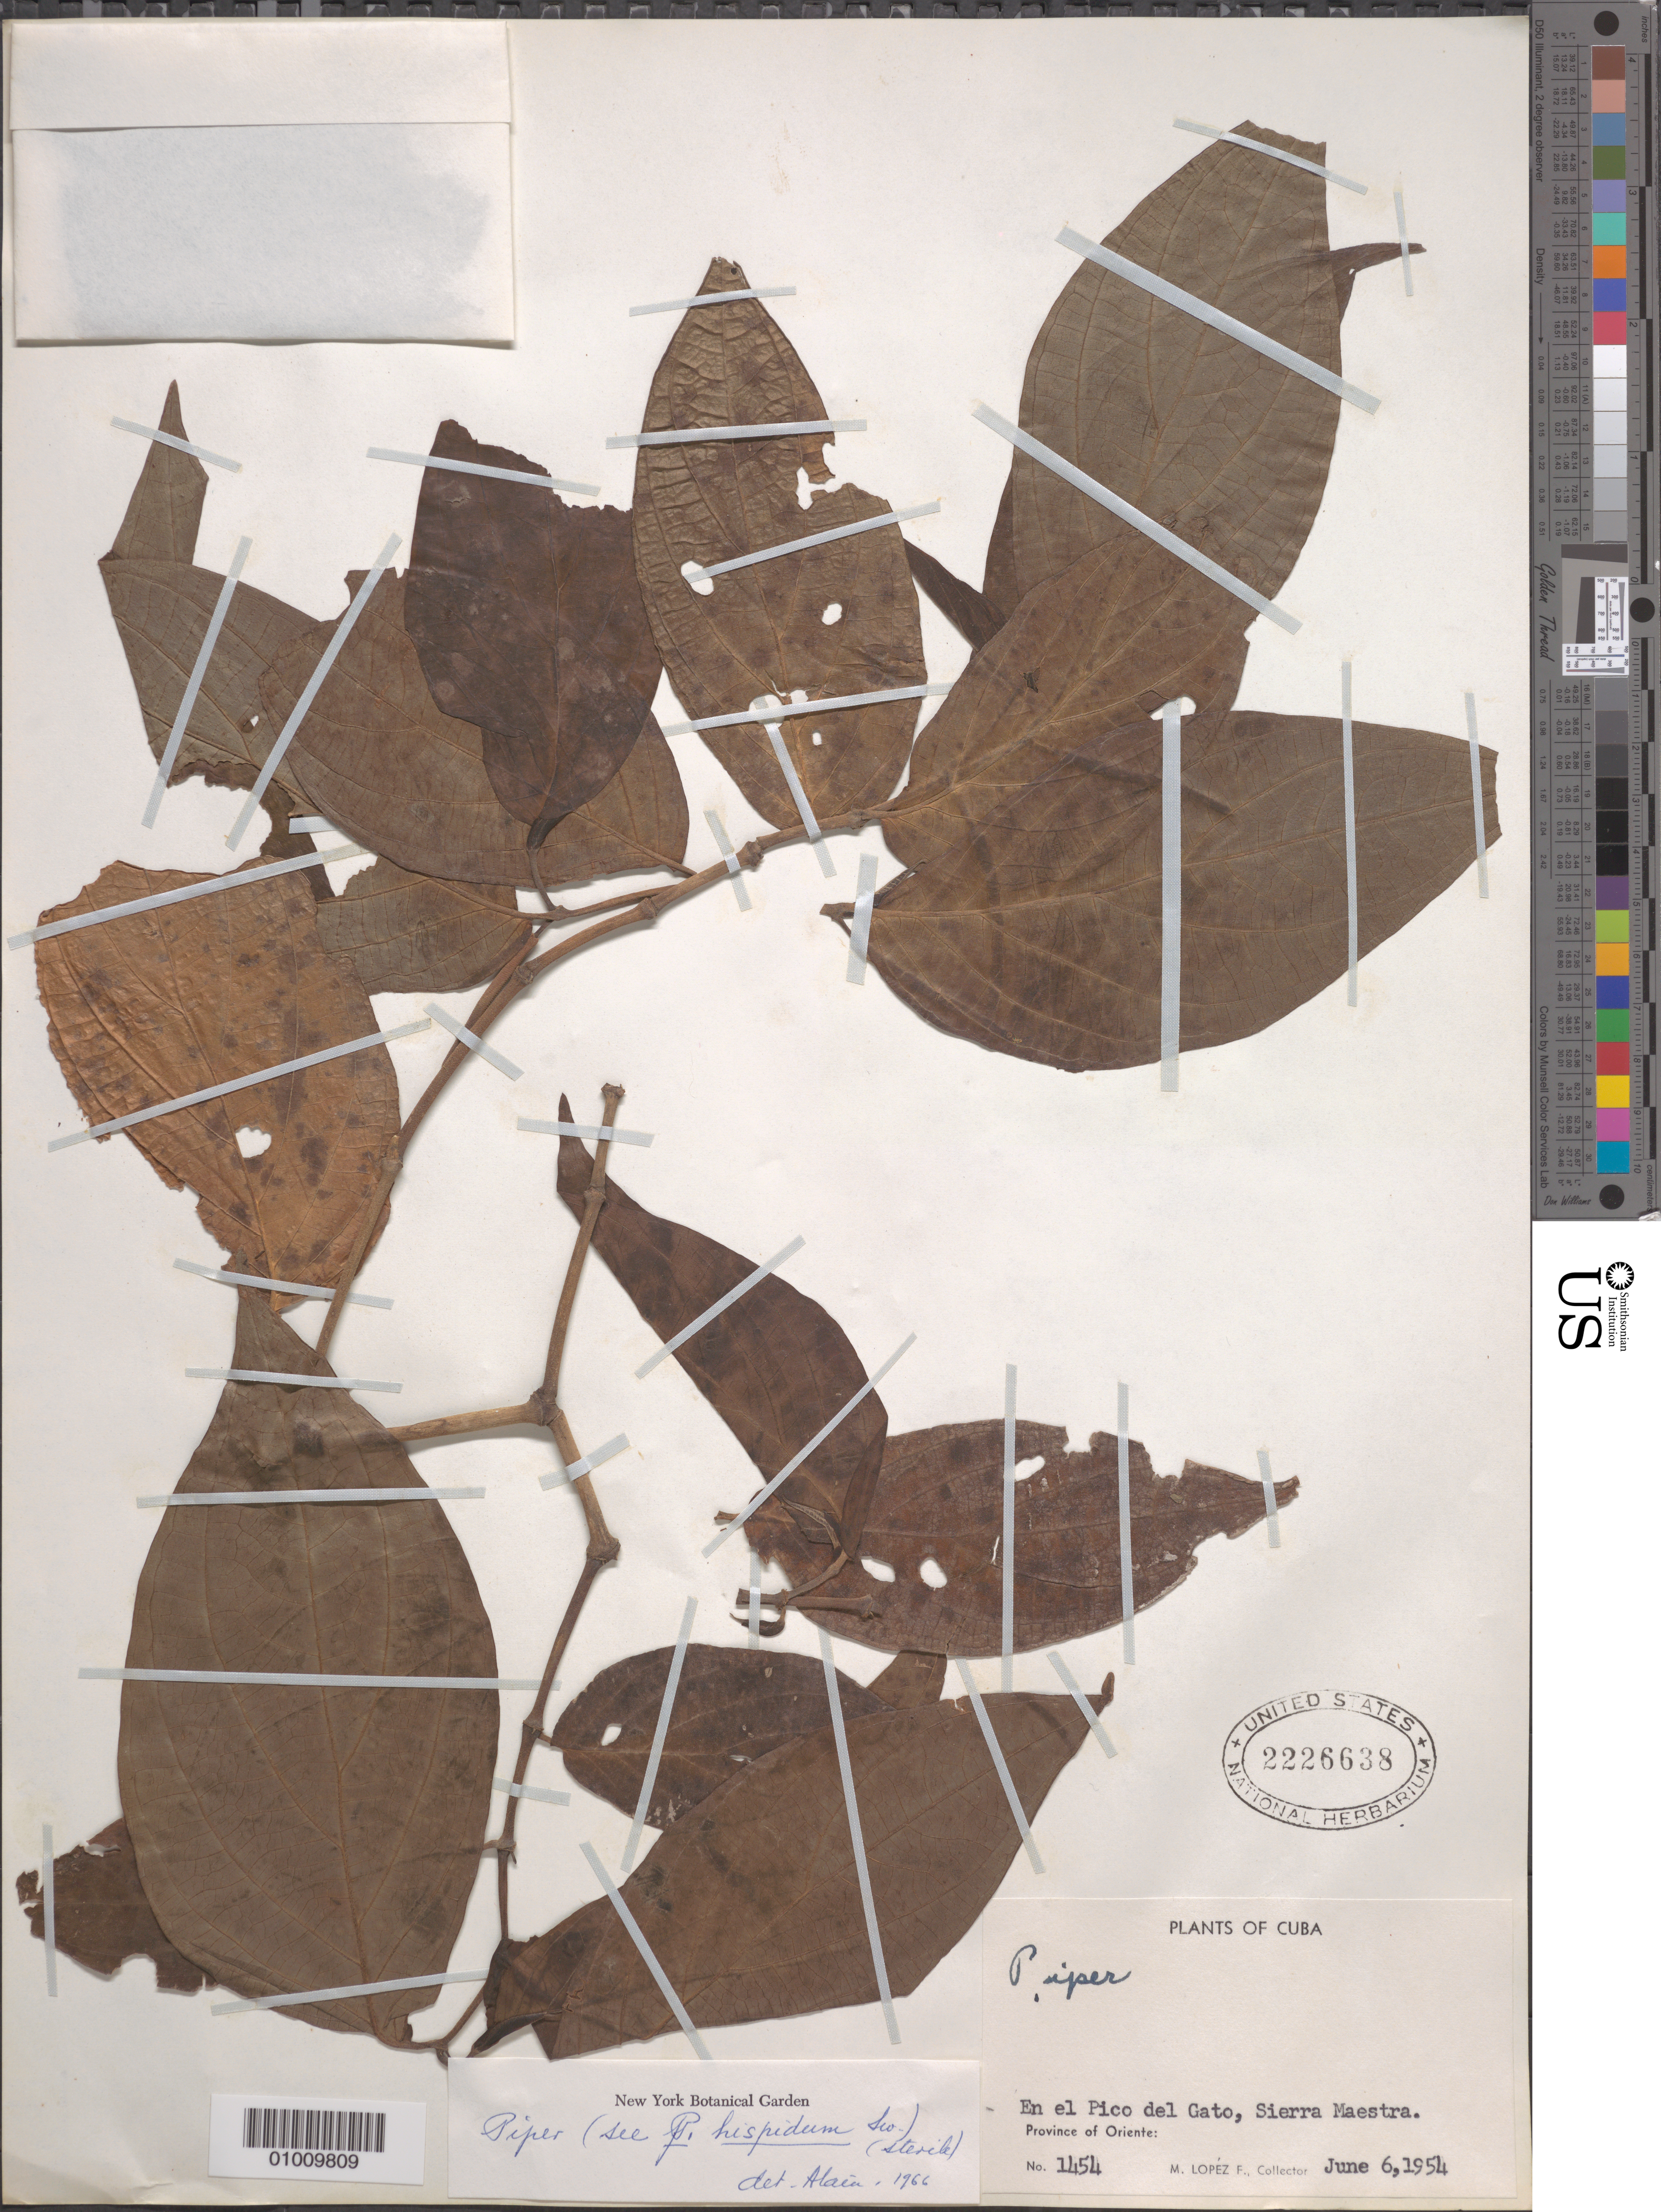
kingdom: Plantae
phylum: Tracheophyta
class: Magnoliopsida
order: Piperales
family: Piperaceae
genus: Piper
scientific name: Piper hispidum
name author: Sw.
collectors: M. López Figueiras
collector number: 1454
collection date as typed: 06 Jun 1954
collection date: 1954-06-06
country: Cuba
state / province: Oriente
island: Cuba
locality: En el Pico del Gato, Sierra Meastra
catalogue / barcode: US 2226638